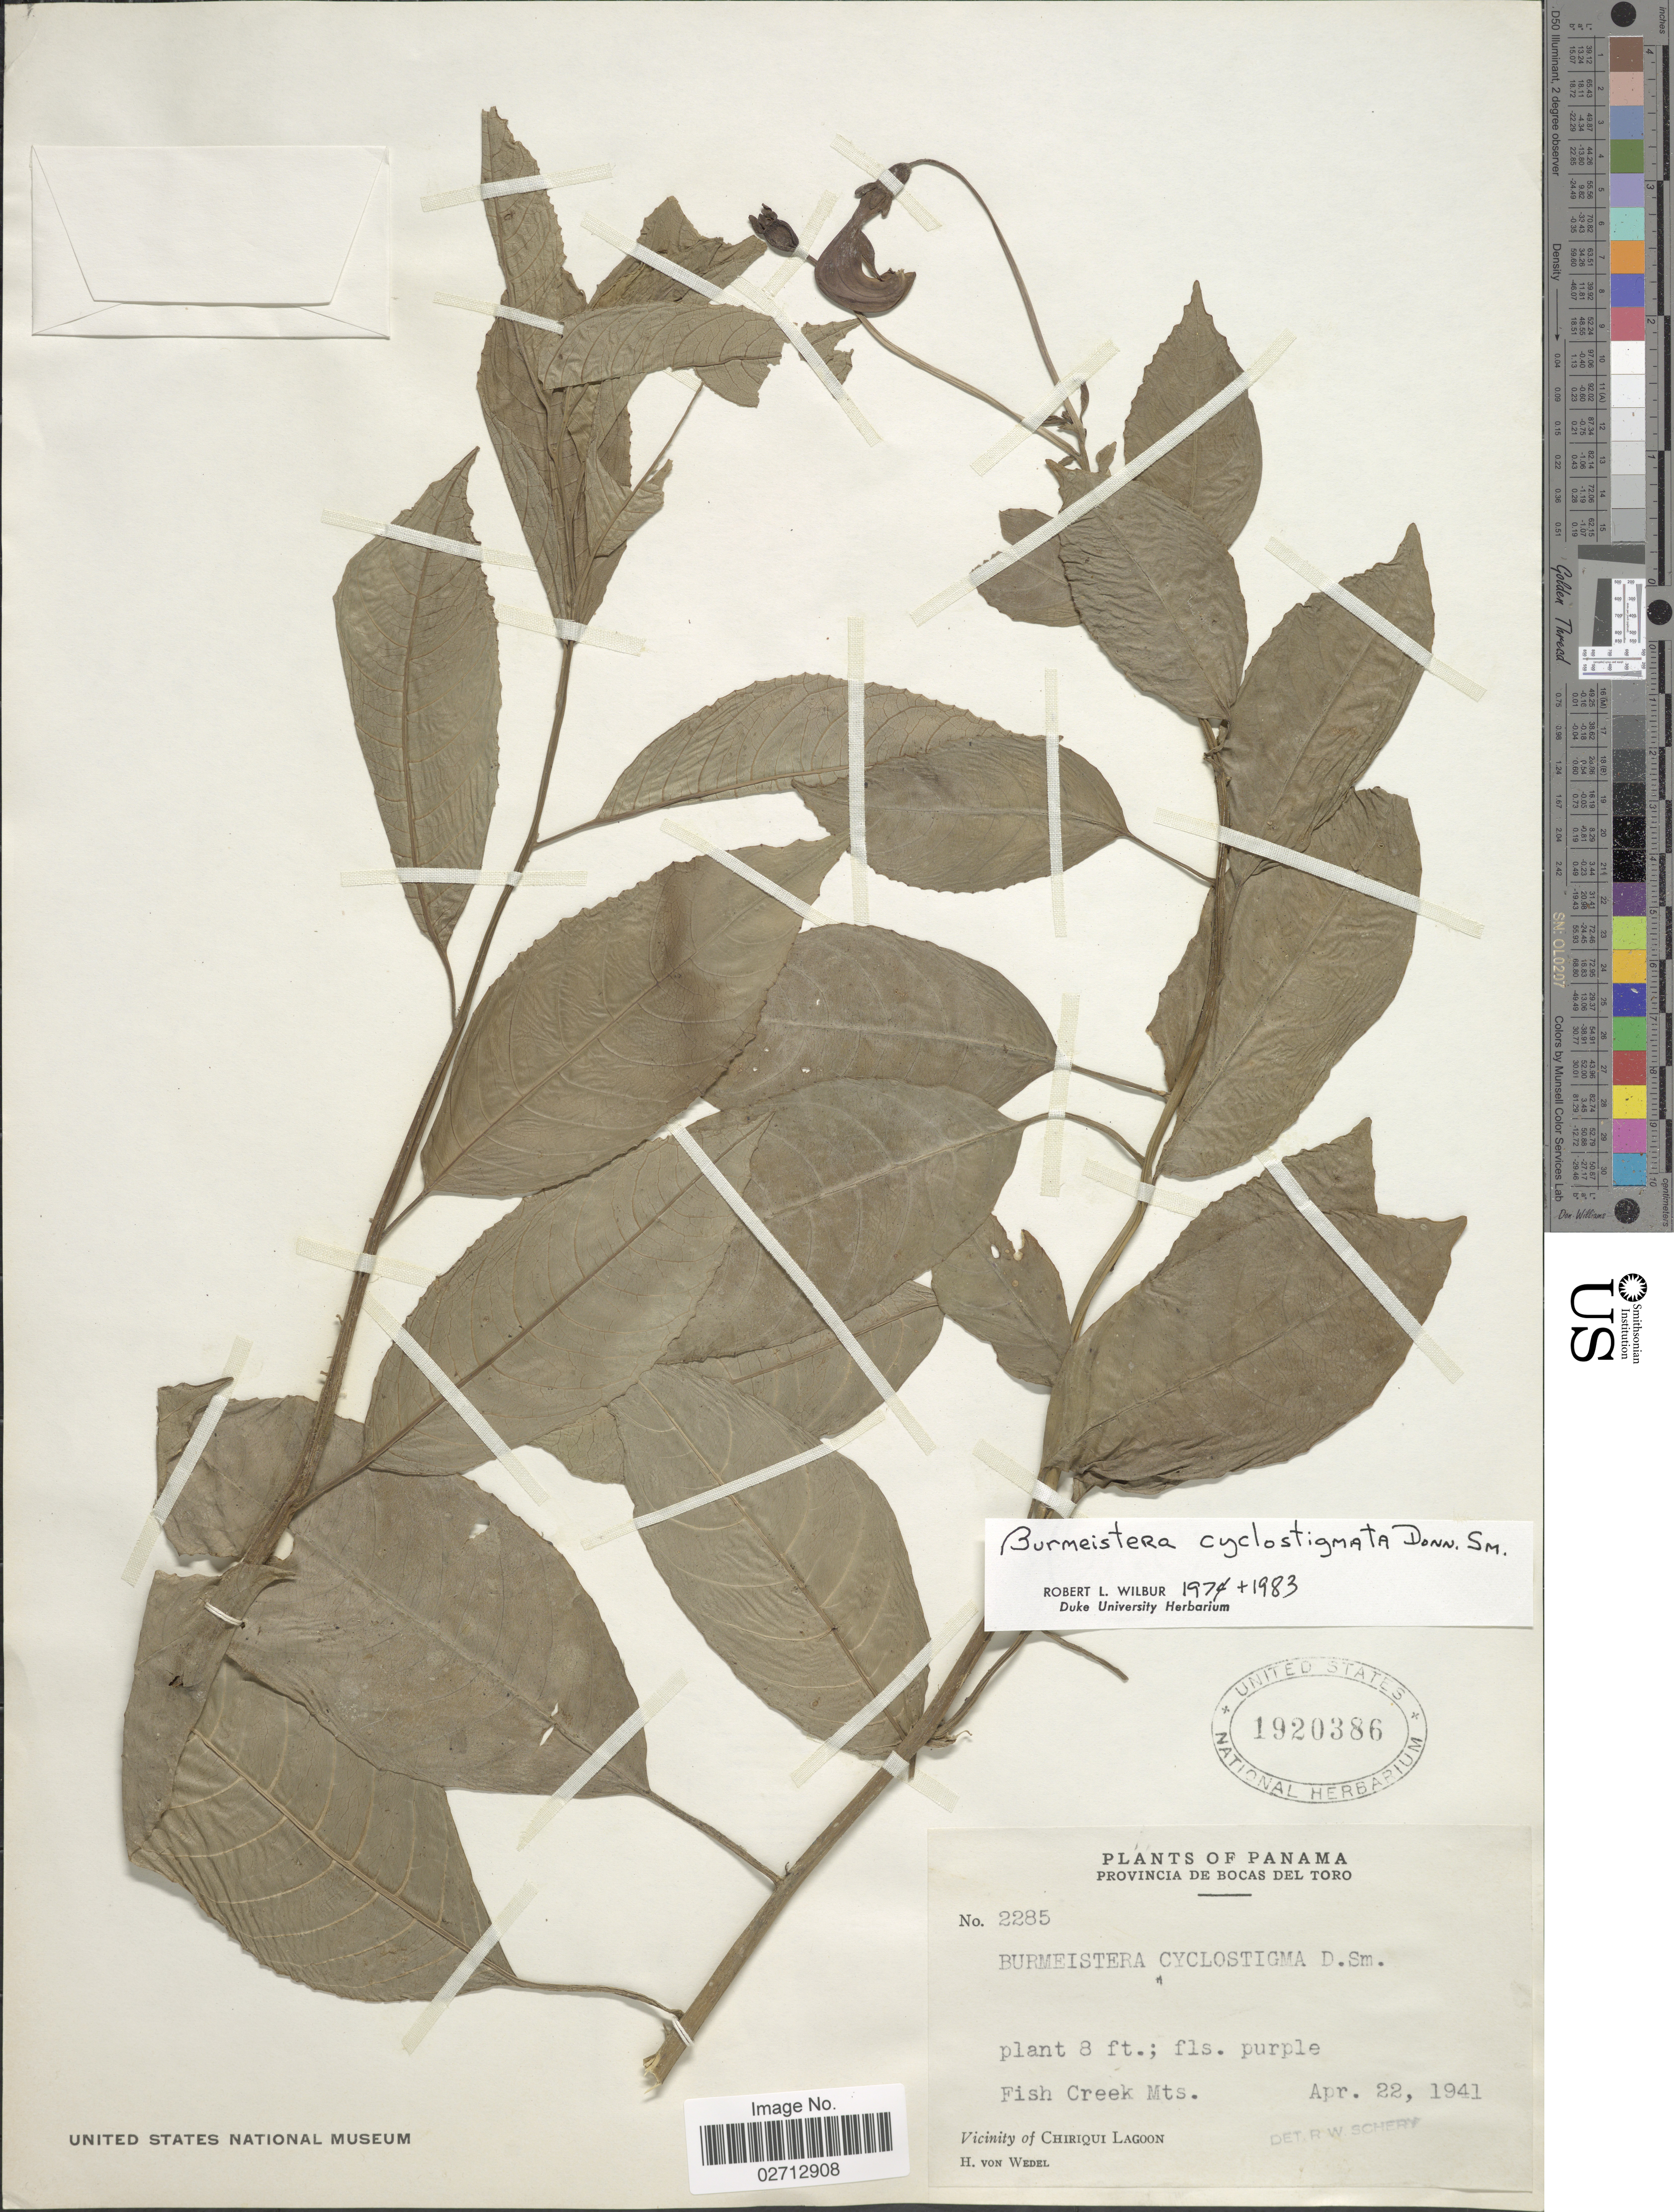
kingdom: Plantae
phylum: Tracheophyta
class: Magnoliopsida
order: Asterales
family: Campanulaceae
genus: Burmeistera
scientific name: Burmeistera cyclostigmata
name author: Donn. Sm.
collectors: H. von Wedel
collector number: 2285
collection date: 1941-04-22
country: Panama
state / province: Bocas del Toro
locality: Fish Creek Mts. Vicinity of Chiriqui Lagoon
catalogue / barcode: US 1920386